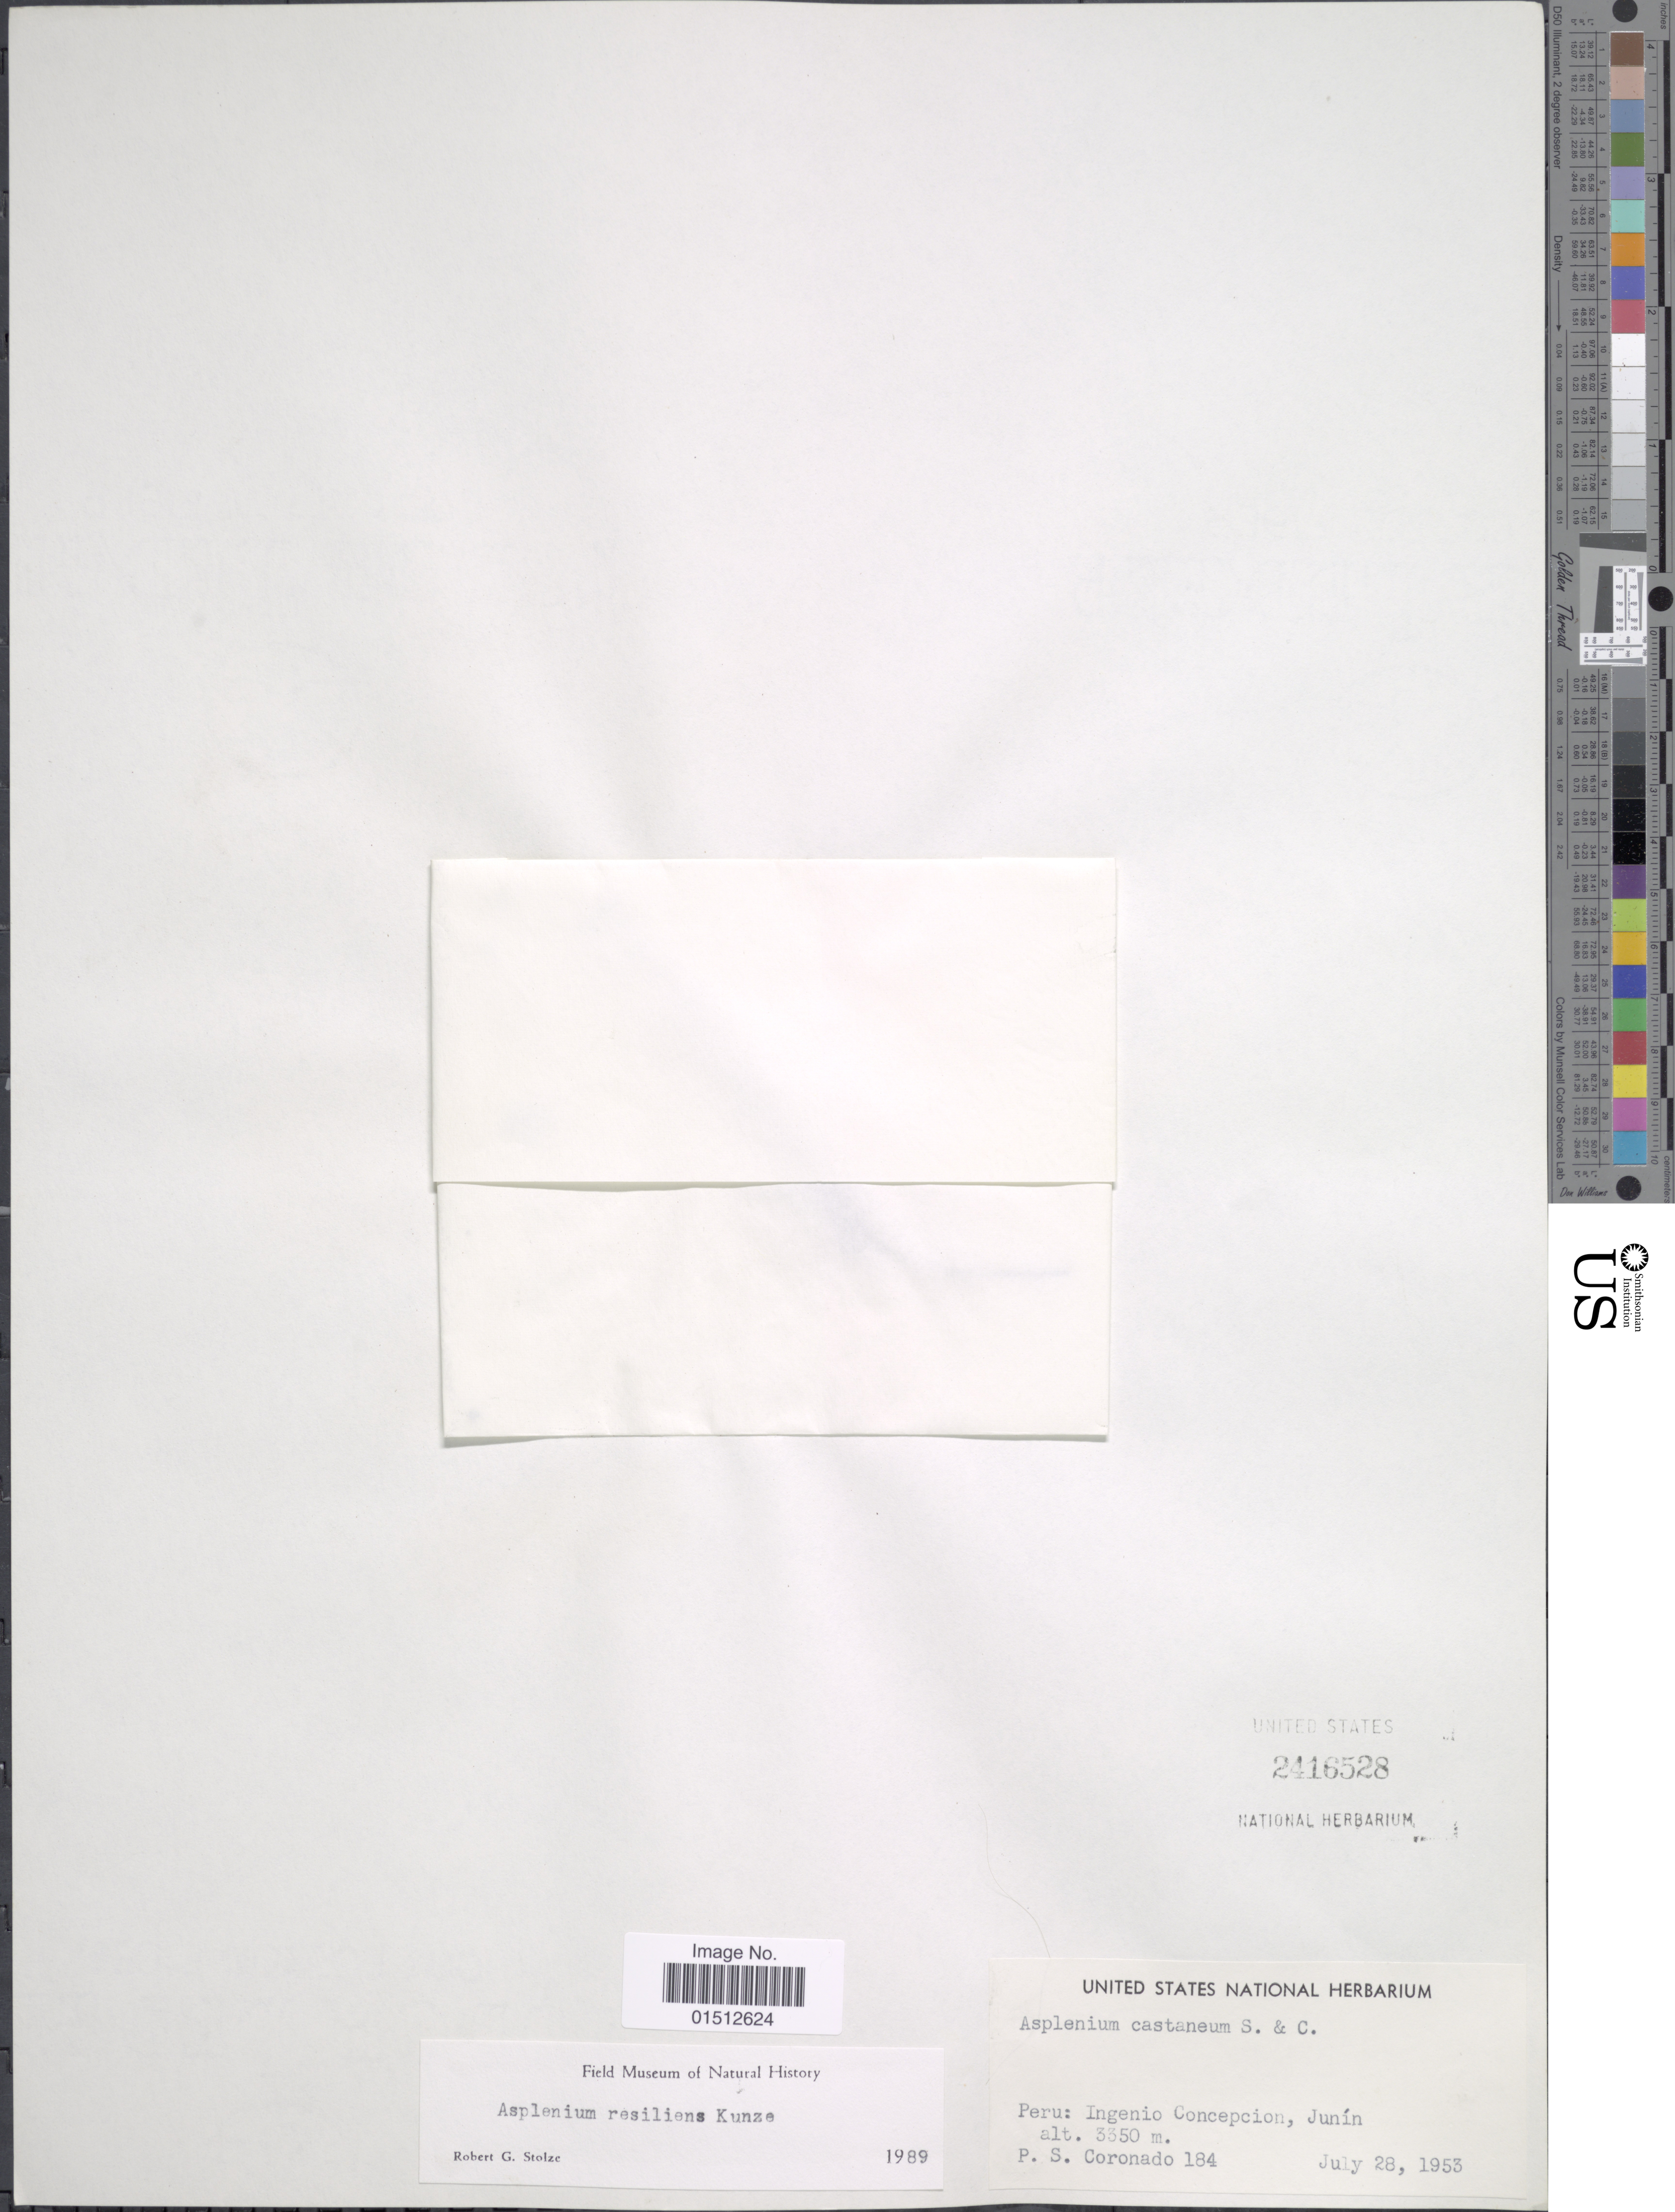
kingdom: Plantae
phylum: Tracheophyta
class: Polypodiopsida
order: Polypodiales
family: Aspleniaceae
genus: Asplenium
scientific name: Asplenium resiliens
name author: Kunze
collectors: P. Coronado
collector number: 184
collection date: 1953-07-28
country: Peru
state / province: Junín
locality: Peru: Ingenio Concepcion, Junin.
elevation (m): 3350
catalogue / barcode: US 2416528